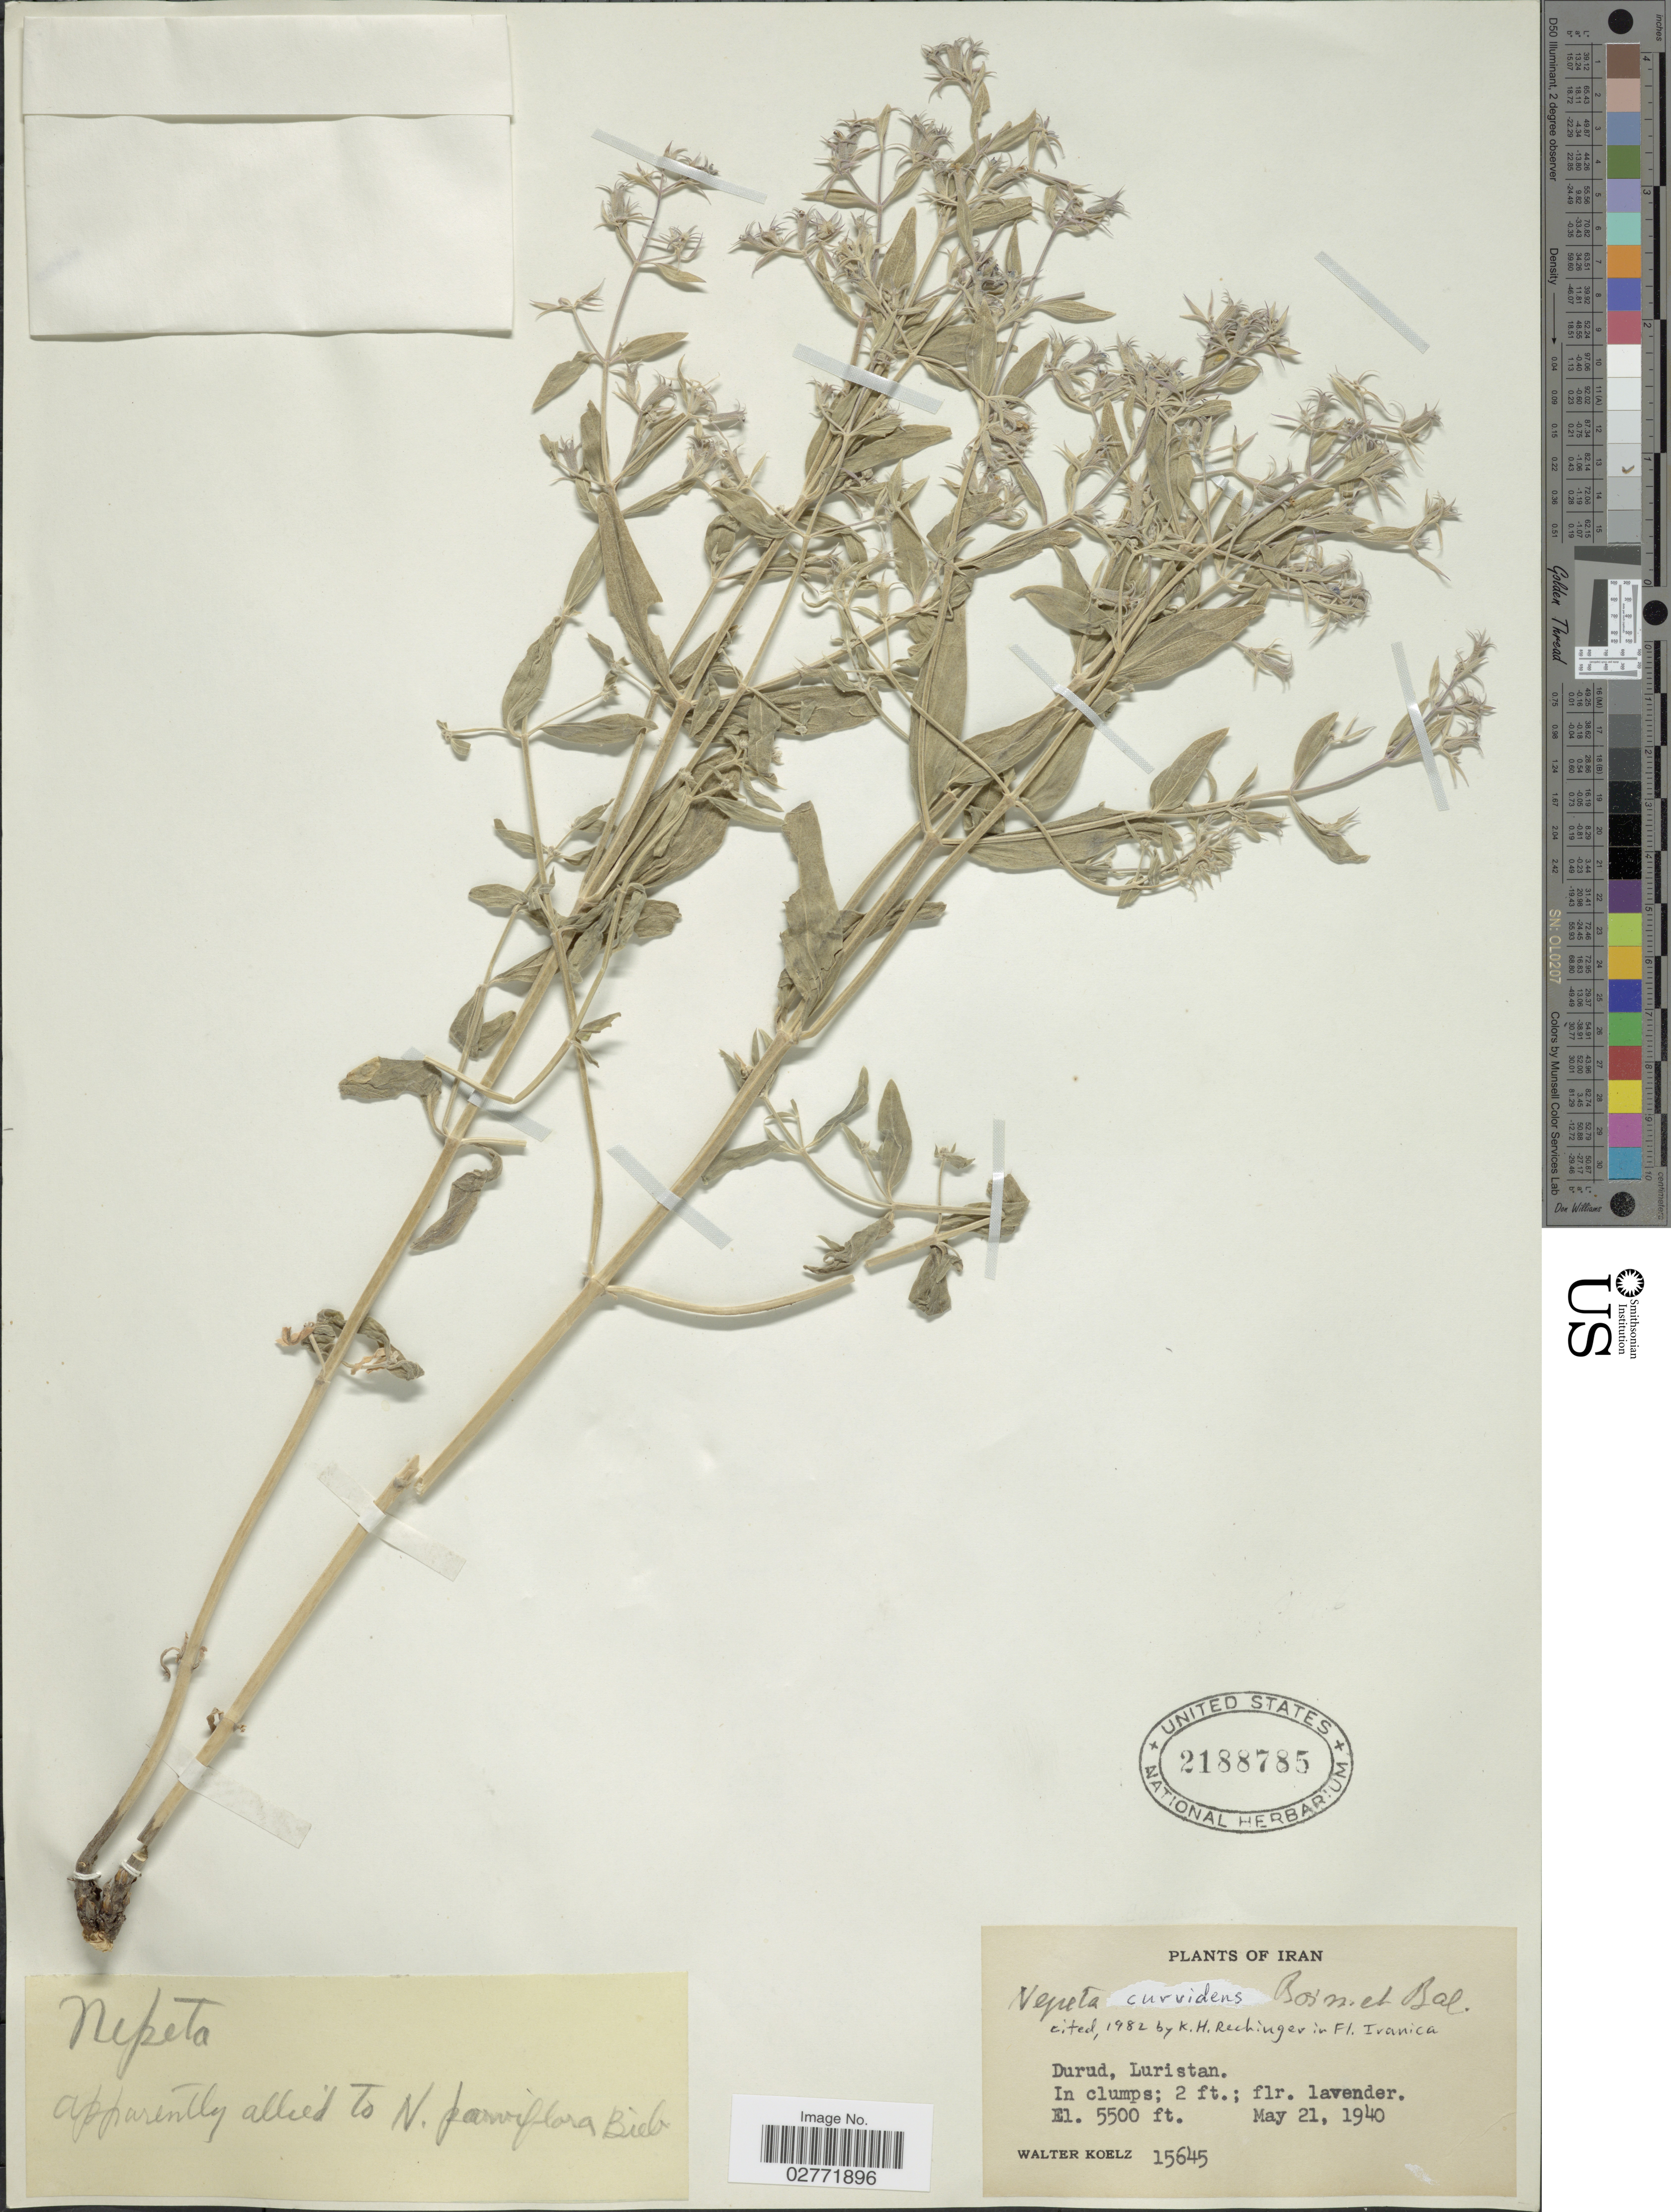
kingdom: Plantae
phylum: Tracheophyta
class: Magnoliopsida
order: Lamiales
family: Lamiaceae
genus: Nepeta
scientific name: Nepeta curvidens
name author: Boiss. & Balansa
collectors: W. N. Koelz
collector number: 15645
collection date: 1940-05-21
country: Iran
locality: Durud, Luristan.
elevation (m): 1676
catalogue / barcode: US 2188785